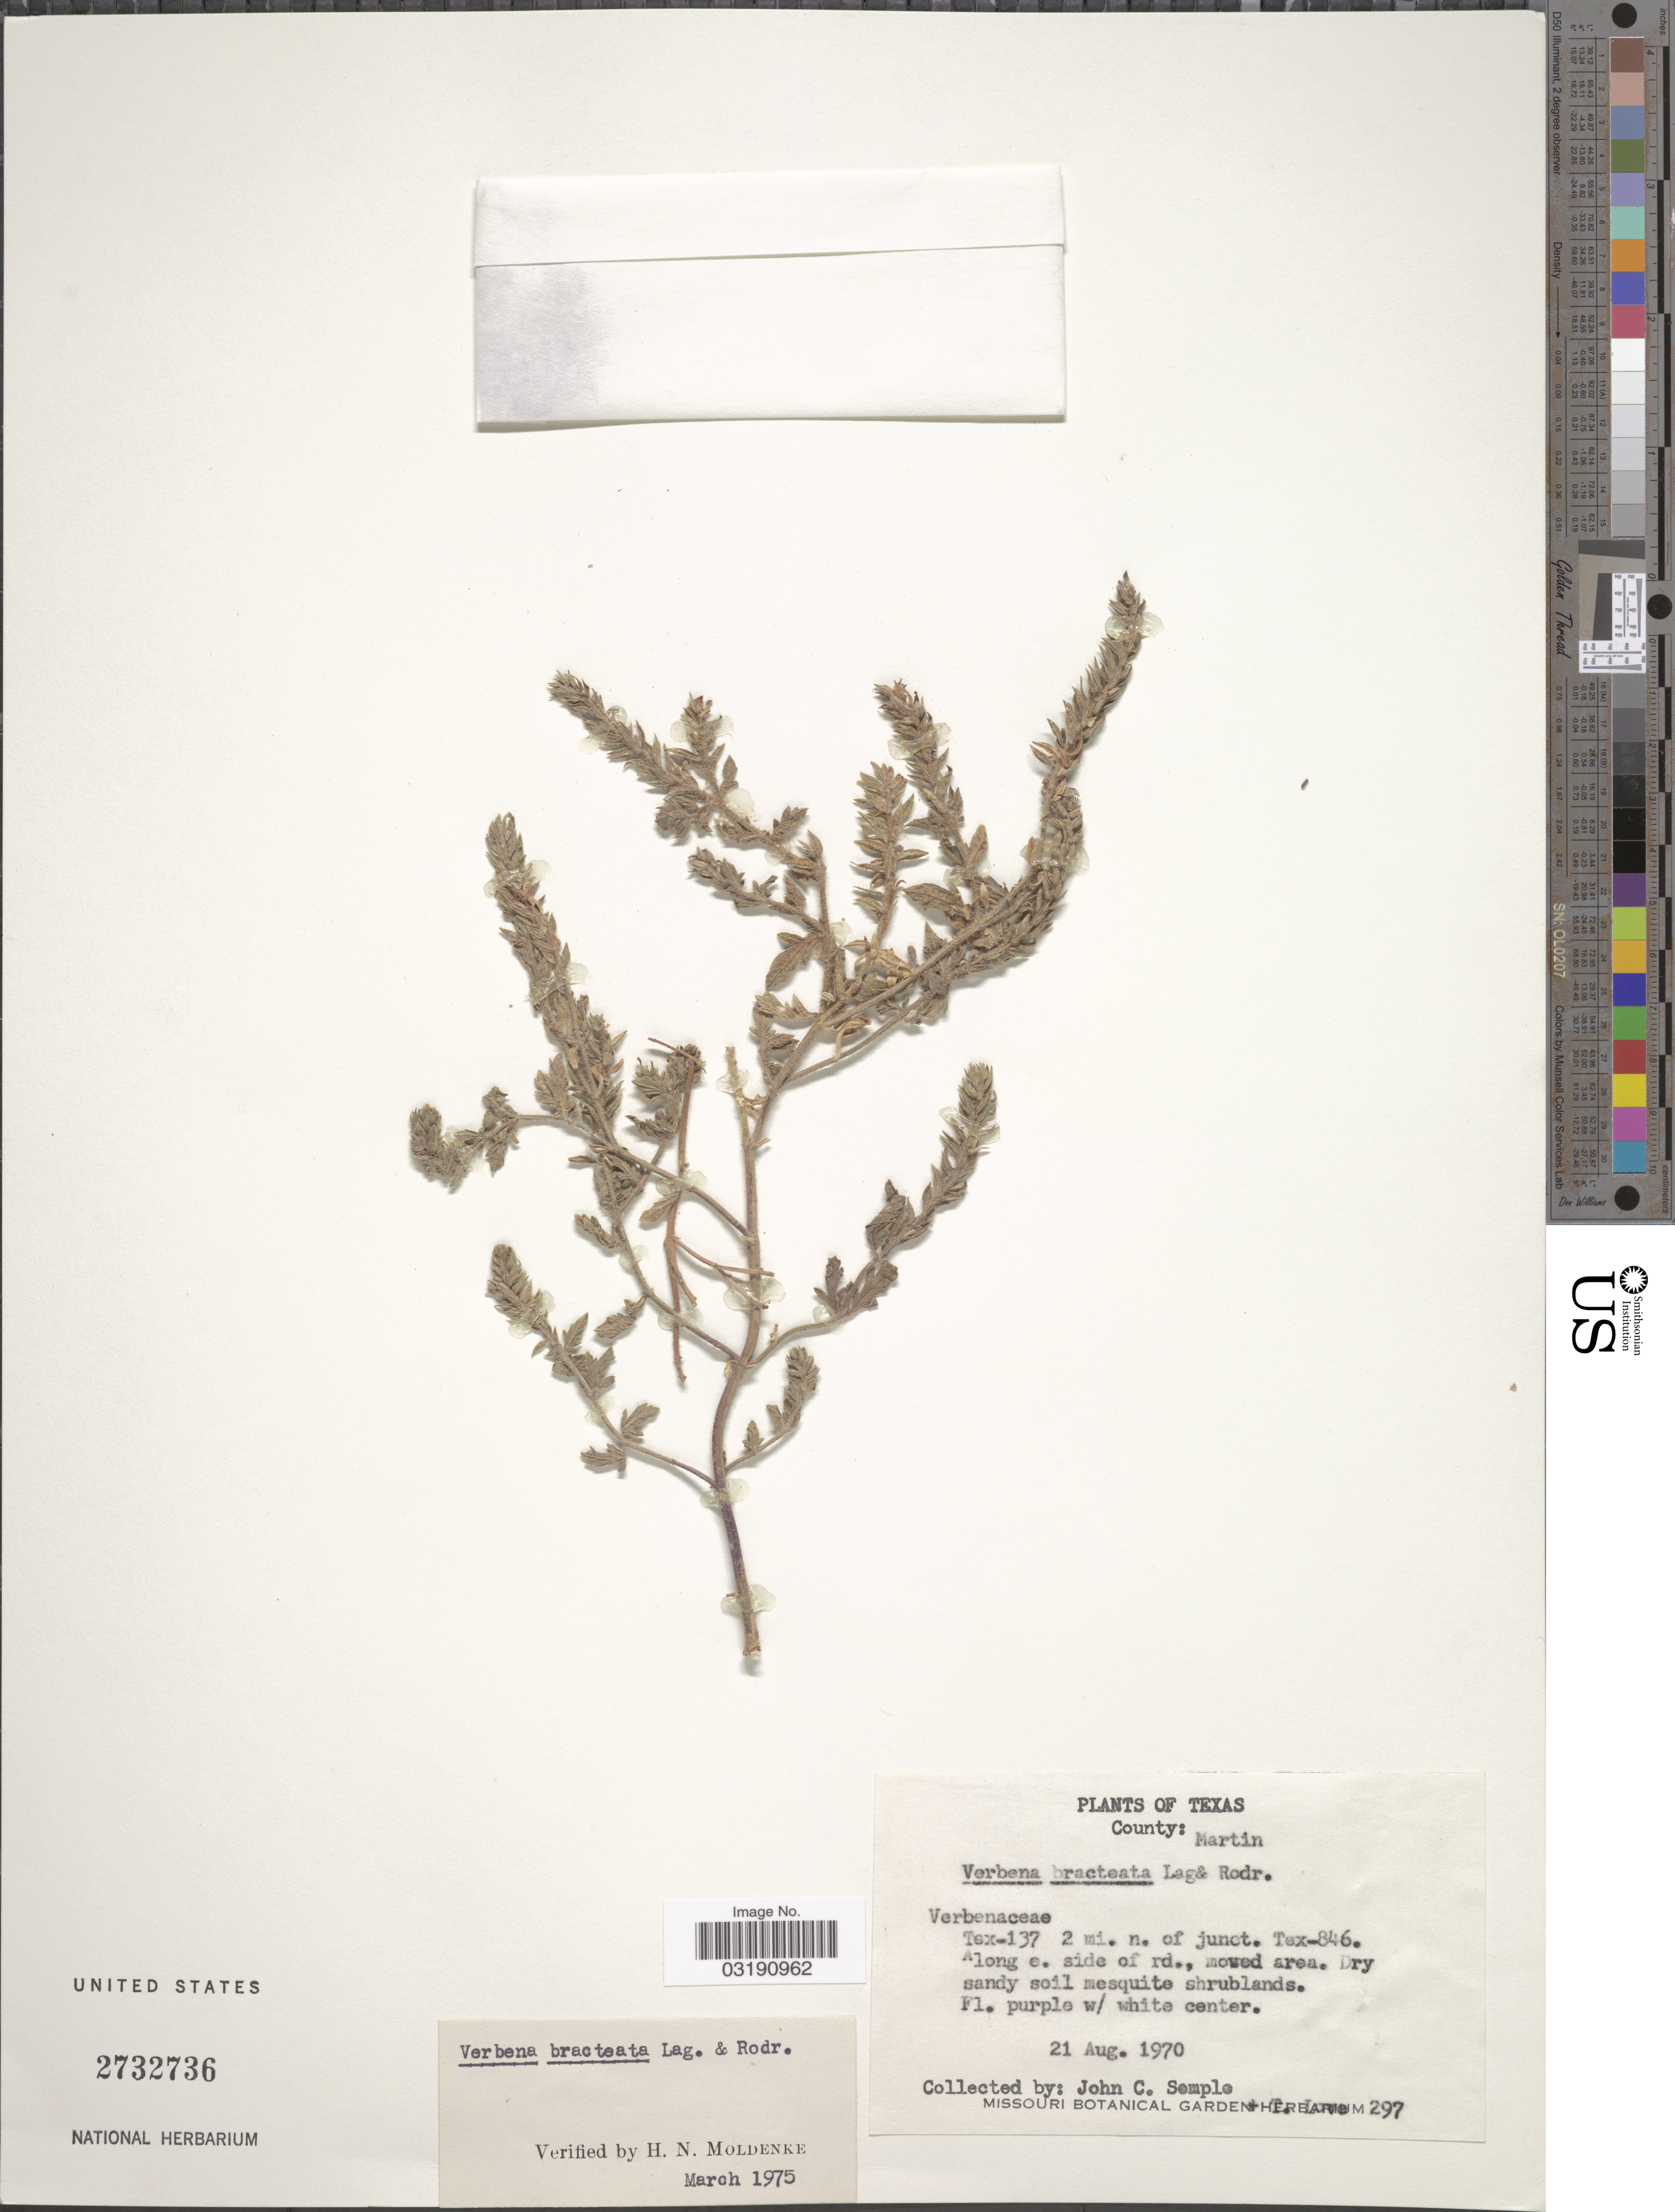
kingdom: Plantae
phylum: Tracheophyta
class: Magnoliopsida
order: Lamiales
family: Verbenaceae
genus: Verbena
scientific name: Verbena bracteata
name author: Cav. ex Lag. & Rodr.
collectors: J. C. Semple & Collector illegible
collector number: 297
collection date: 1970-08-21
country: United States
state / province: Texas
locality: County: Martin. Tex-137 2 mi. n. of junct. Tex-846. Along e. side of rd.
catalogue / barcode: US 2732736